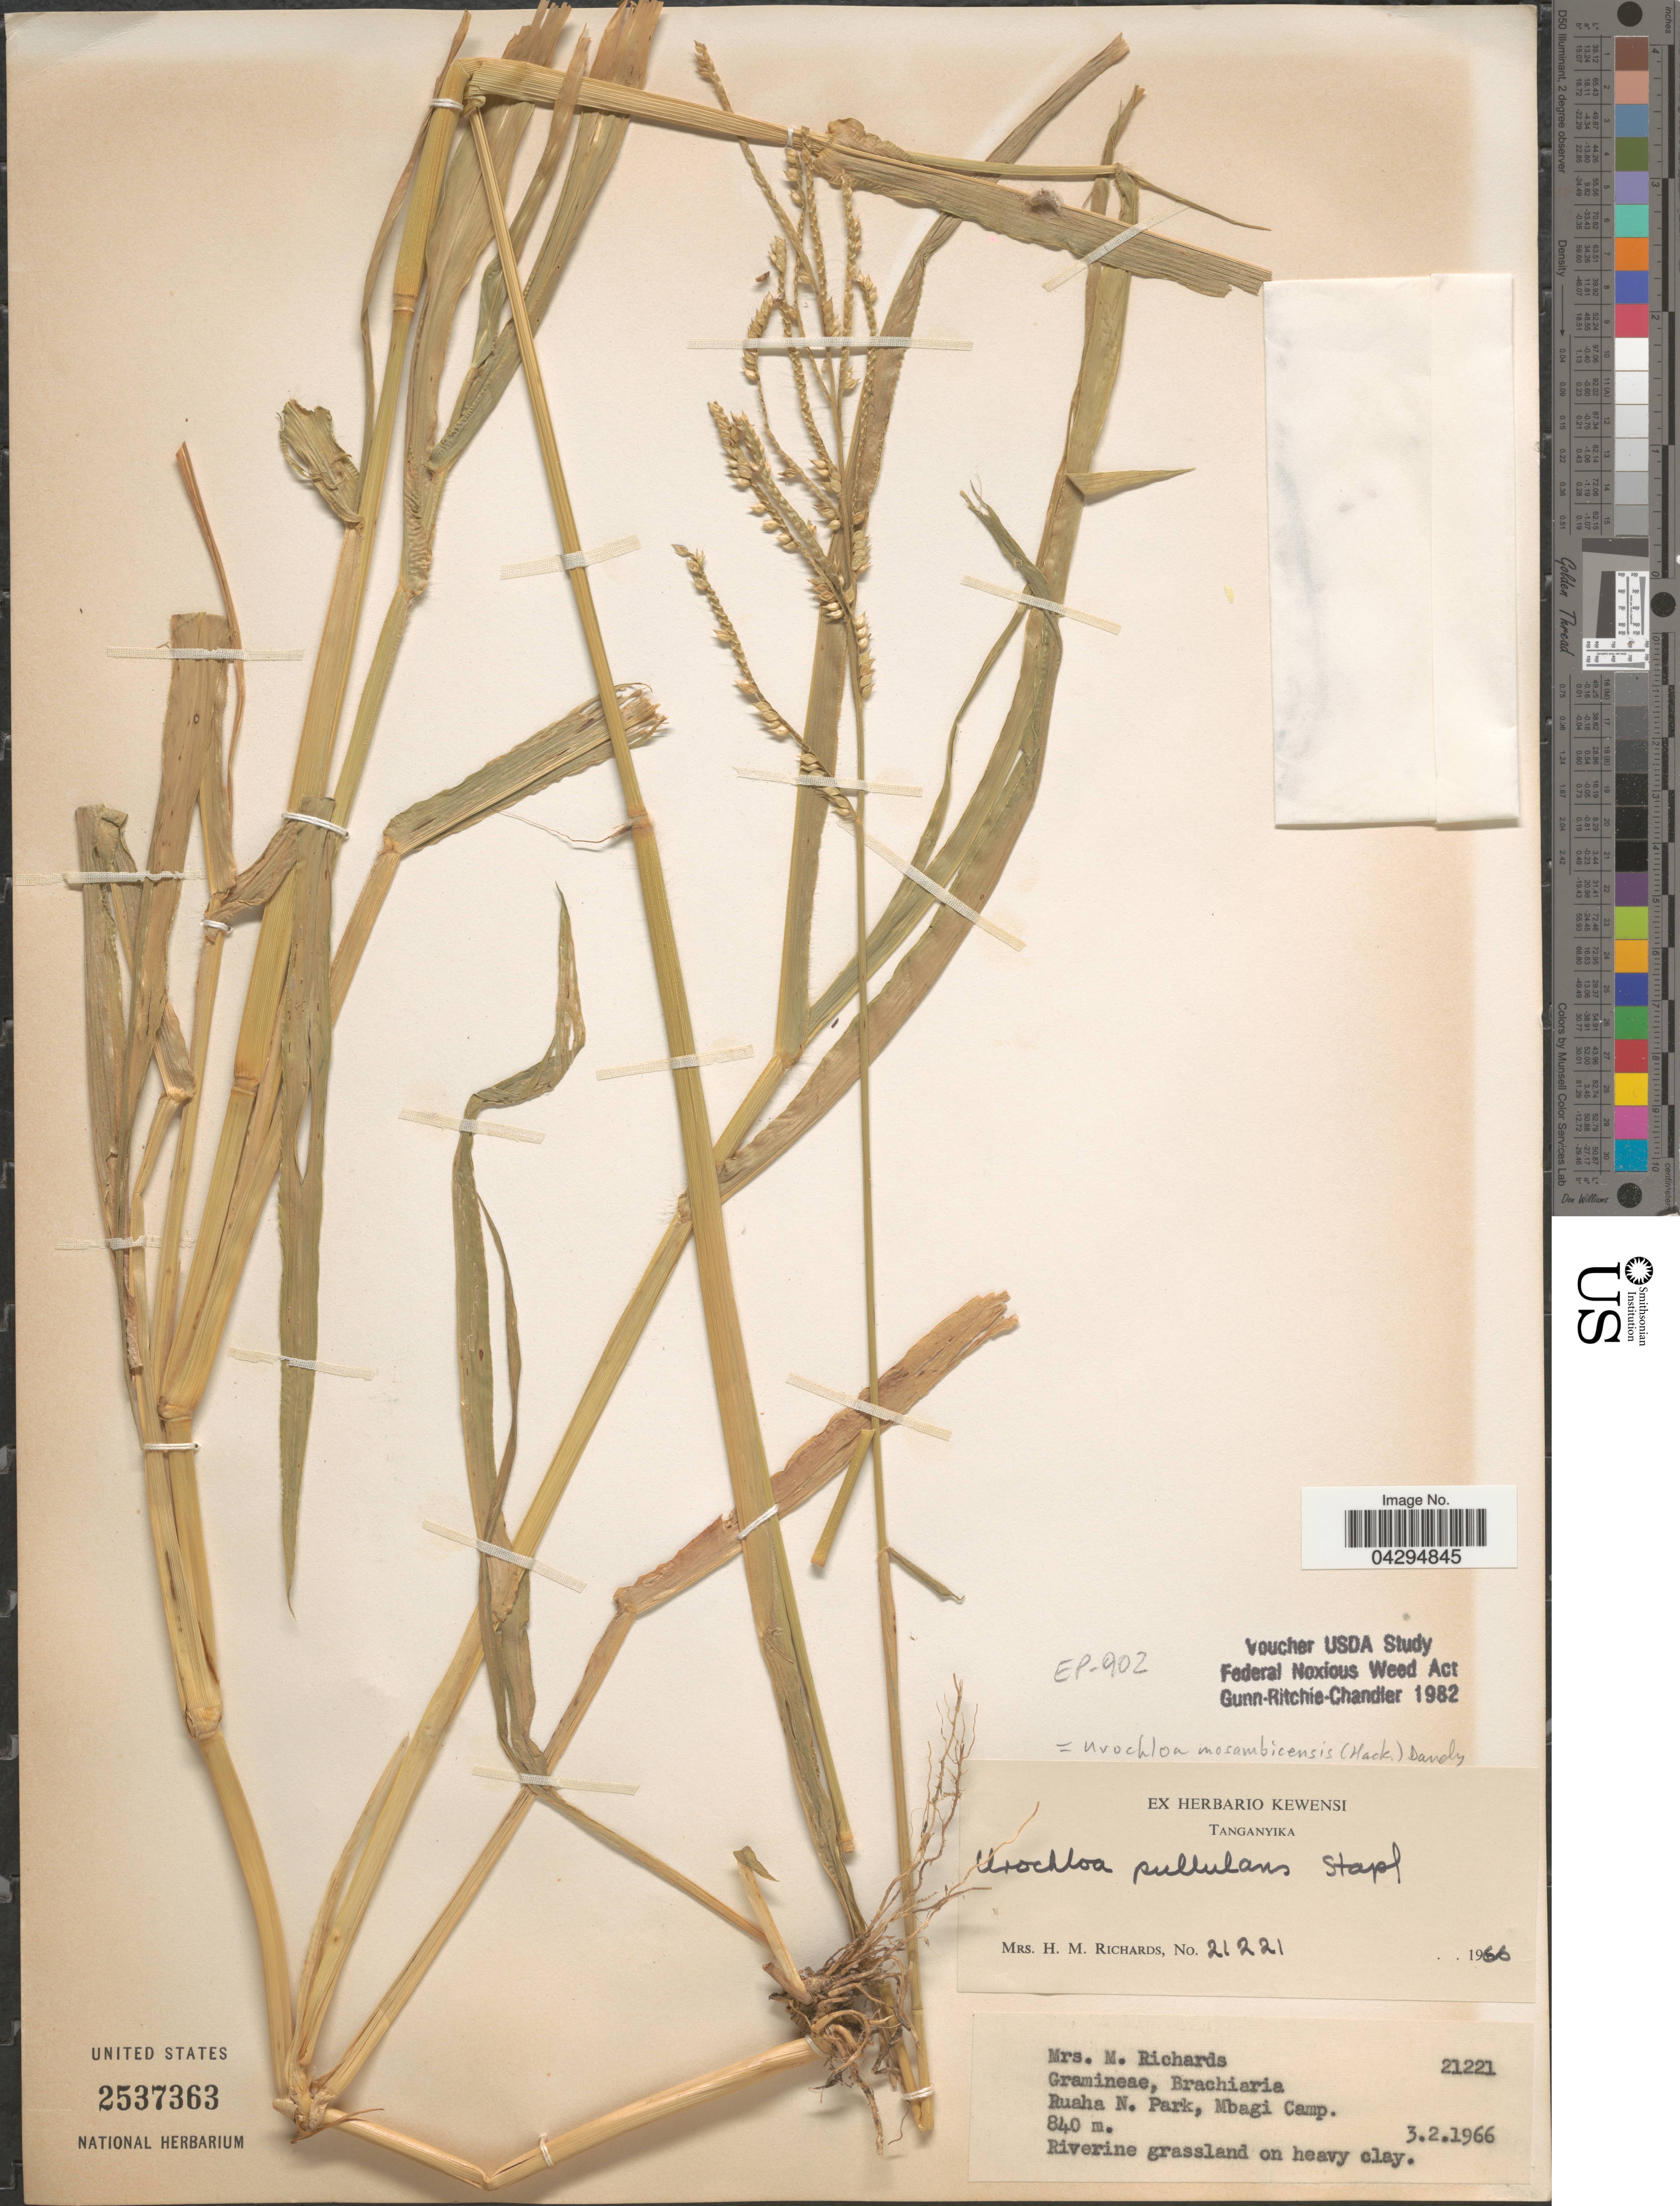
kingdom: Plantae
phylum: Tracheophyta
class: Liliopsida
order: Poales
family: Poaceae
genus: Urochloa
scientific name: Urochloa mosambicensis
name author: (Hack.) Dandy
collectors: M. Richards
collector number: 21221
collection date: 1966-02-03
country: Tanzania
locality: Tanganyika. Ruaha N. Park, Mbagi Camp.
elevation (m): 840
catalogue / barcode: US 2537363